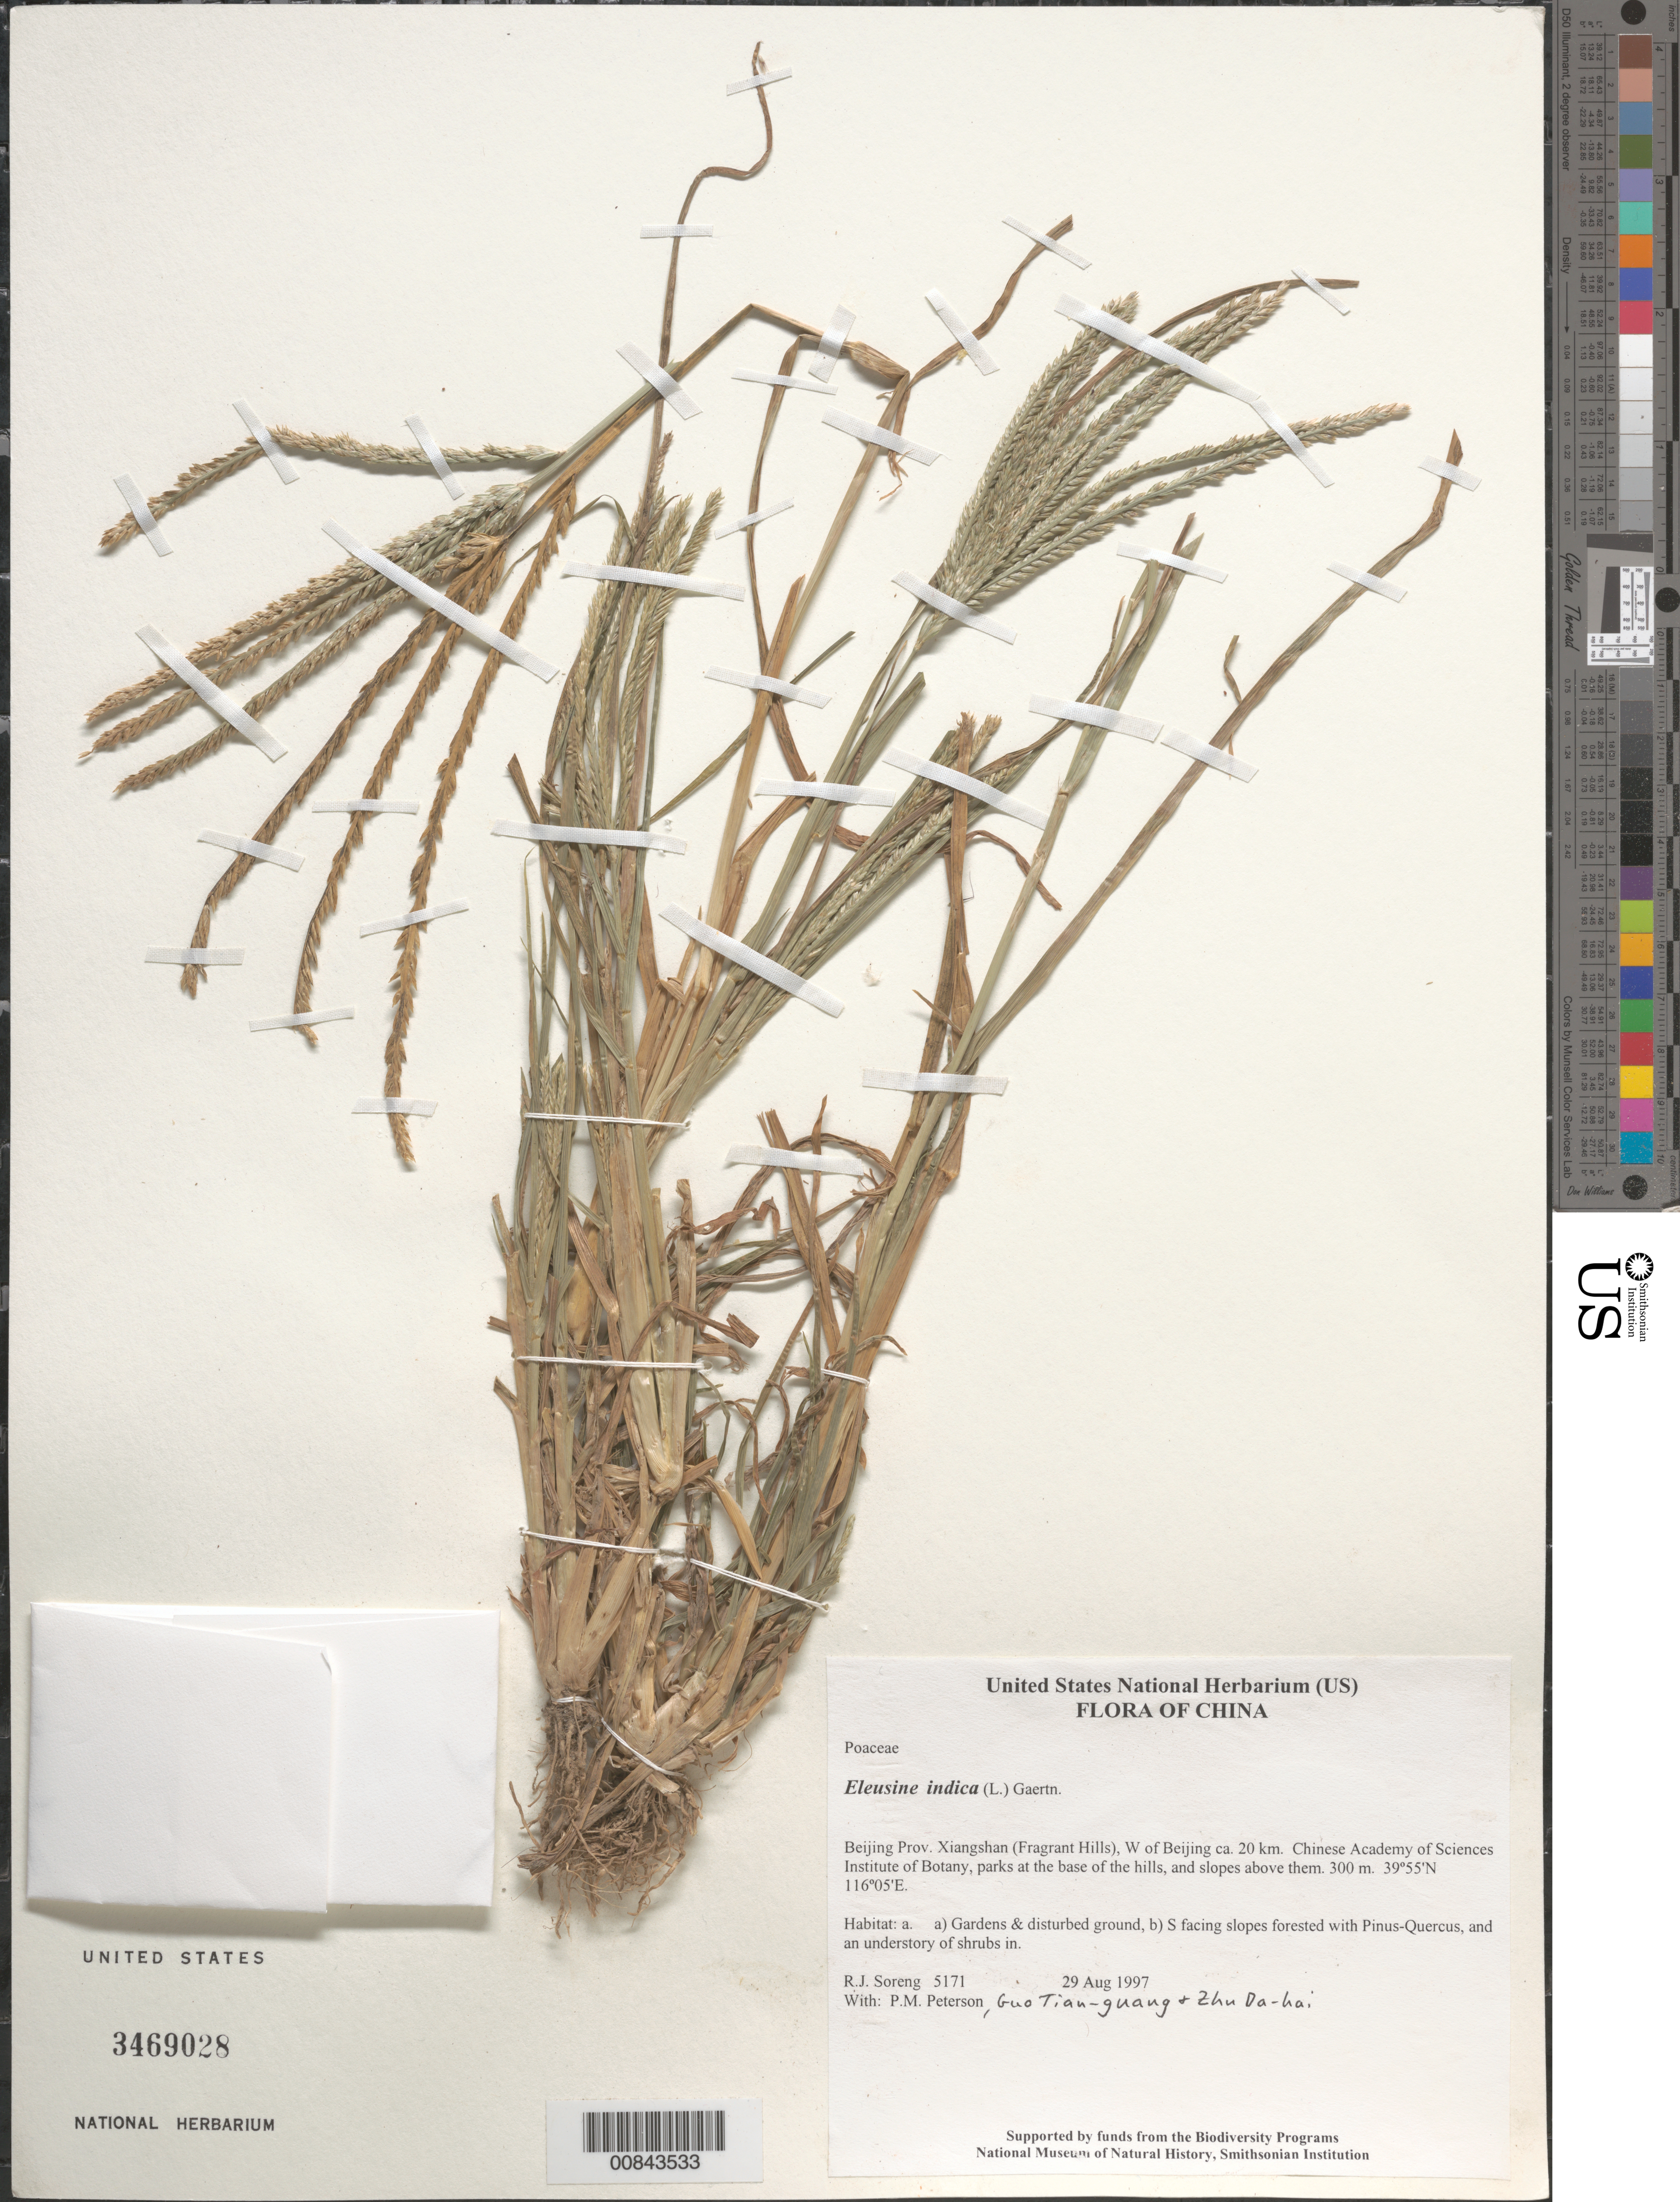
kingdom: Plantae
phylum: Tracheophyta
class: Liliopsida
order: Poales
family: Poaceae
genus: Eleusine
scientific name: Eleusine indica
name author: (L.) Gaertn.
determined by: Peterson, Paul M., (BOT), Smithsonian Institution - National Museum of Natural History (UNITED STATES)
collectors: R. J. Soreng, P. M. Peterson & Zhu Da-hai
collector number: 5171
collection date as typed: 29 Aug 1997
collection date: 1997-08-29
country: China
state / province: Beijing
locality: Xiangshan (Fragrant Hills), W of Beijing ca. 20 km Chinese Academy of Sciences Institute of Botany, parks at the base of the hills, and slopes above them.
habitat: Habitat: a. a) Gardens & disturbed ground, b) S facing slopes forested with Pinus-Quercus, and an understory of shrubs in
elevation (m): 300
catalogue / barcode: US 3469028